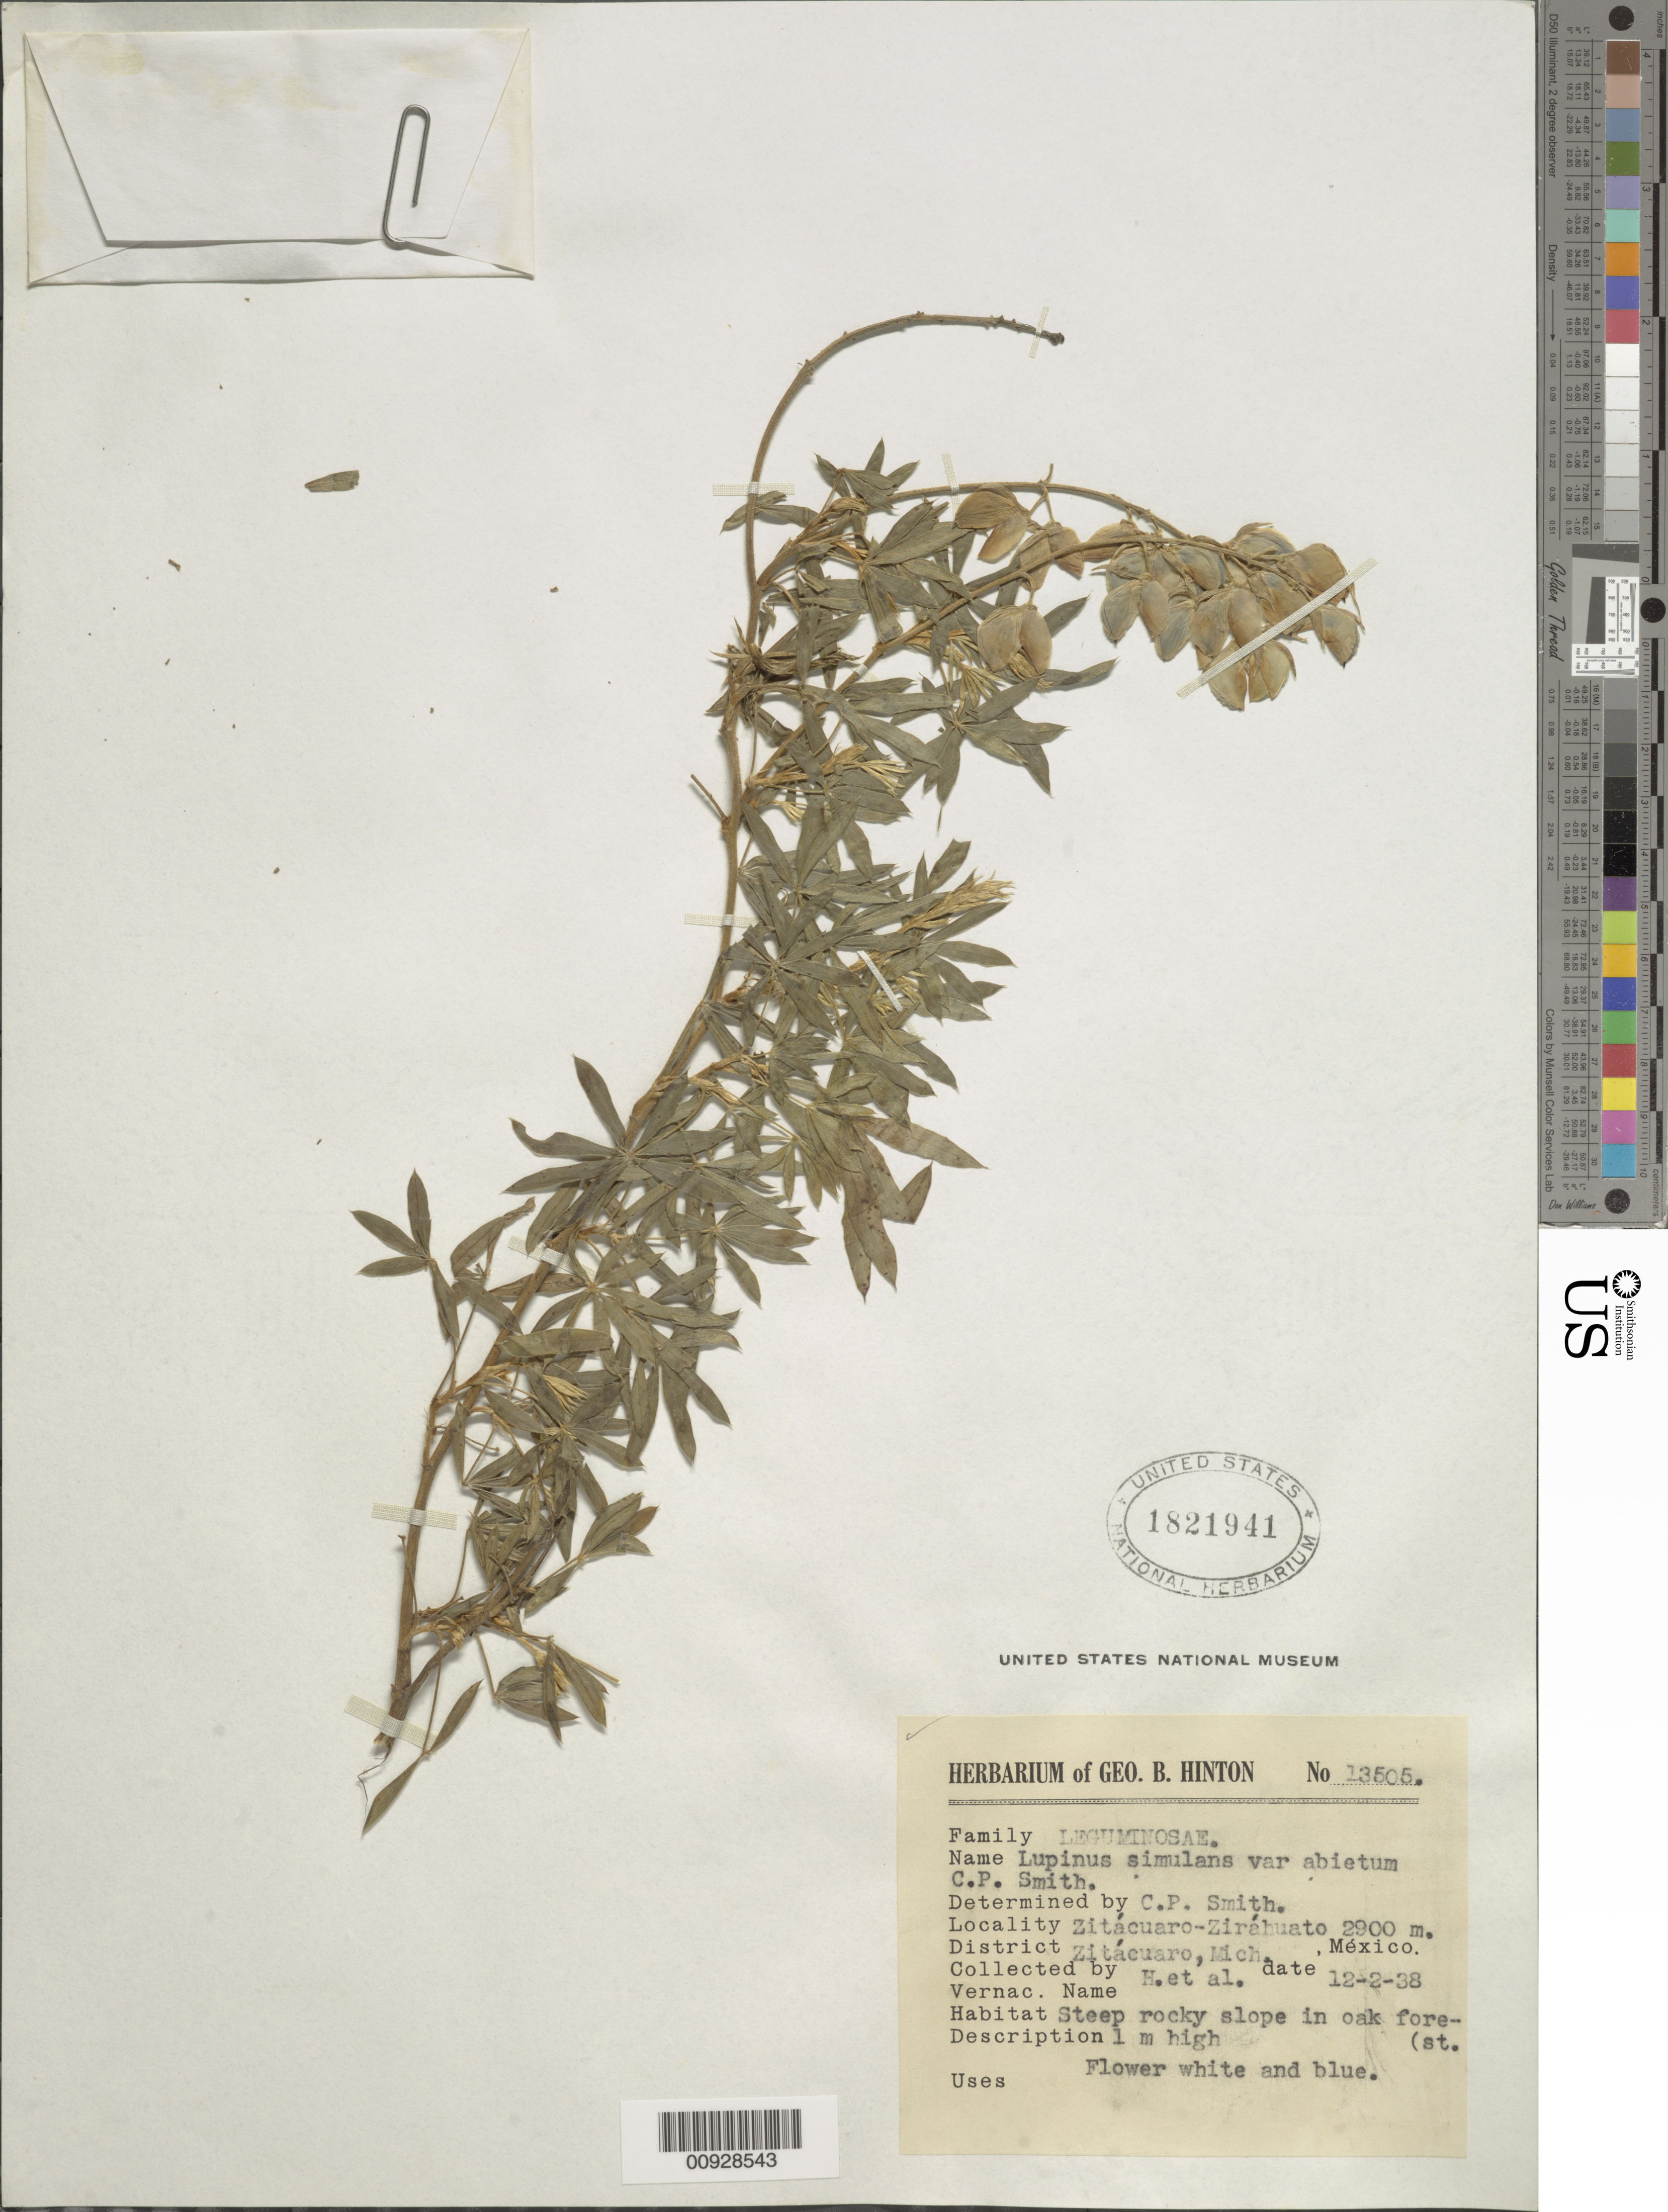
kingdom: Plantae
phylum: Tracheophyta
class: Magnoliopsida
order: Fabales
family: Fabaceae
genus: Lupinus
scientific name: Lupinus simulans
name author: Rose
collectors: G. B. Hinton & et al.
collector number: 13505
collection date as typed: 02 Dec 1938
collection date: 1938-12-02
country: Mexico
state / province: Michoacán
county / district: Zitácuaro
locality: Zitácuaro - Zirahuato, District Zitácuaro, Michoacán.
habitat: Steep rocky slope in oak forest.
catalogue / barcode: US 1821941